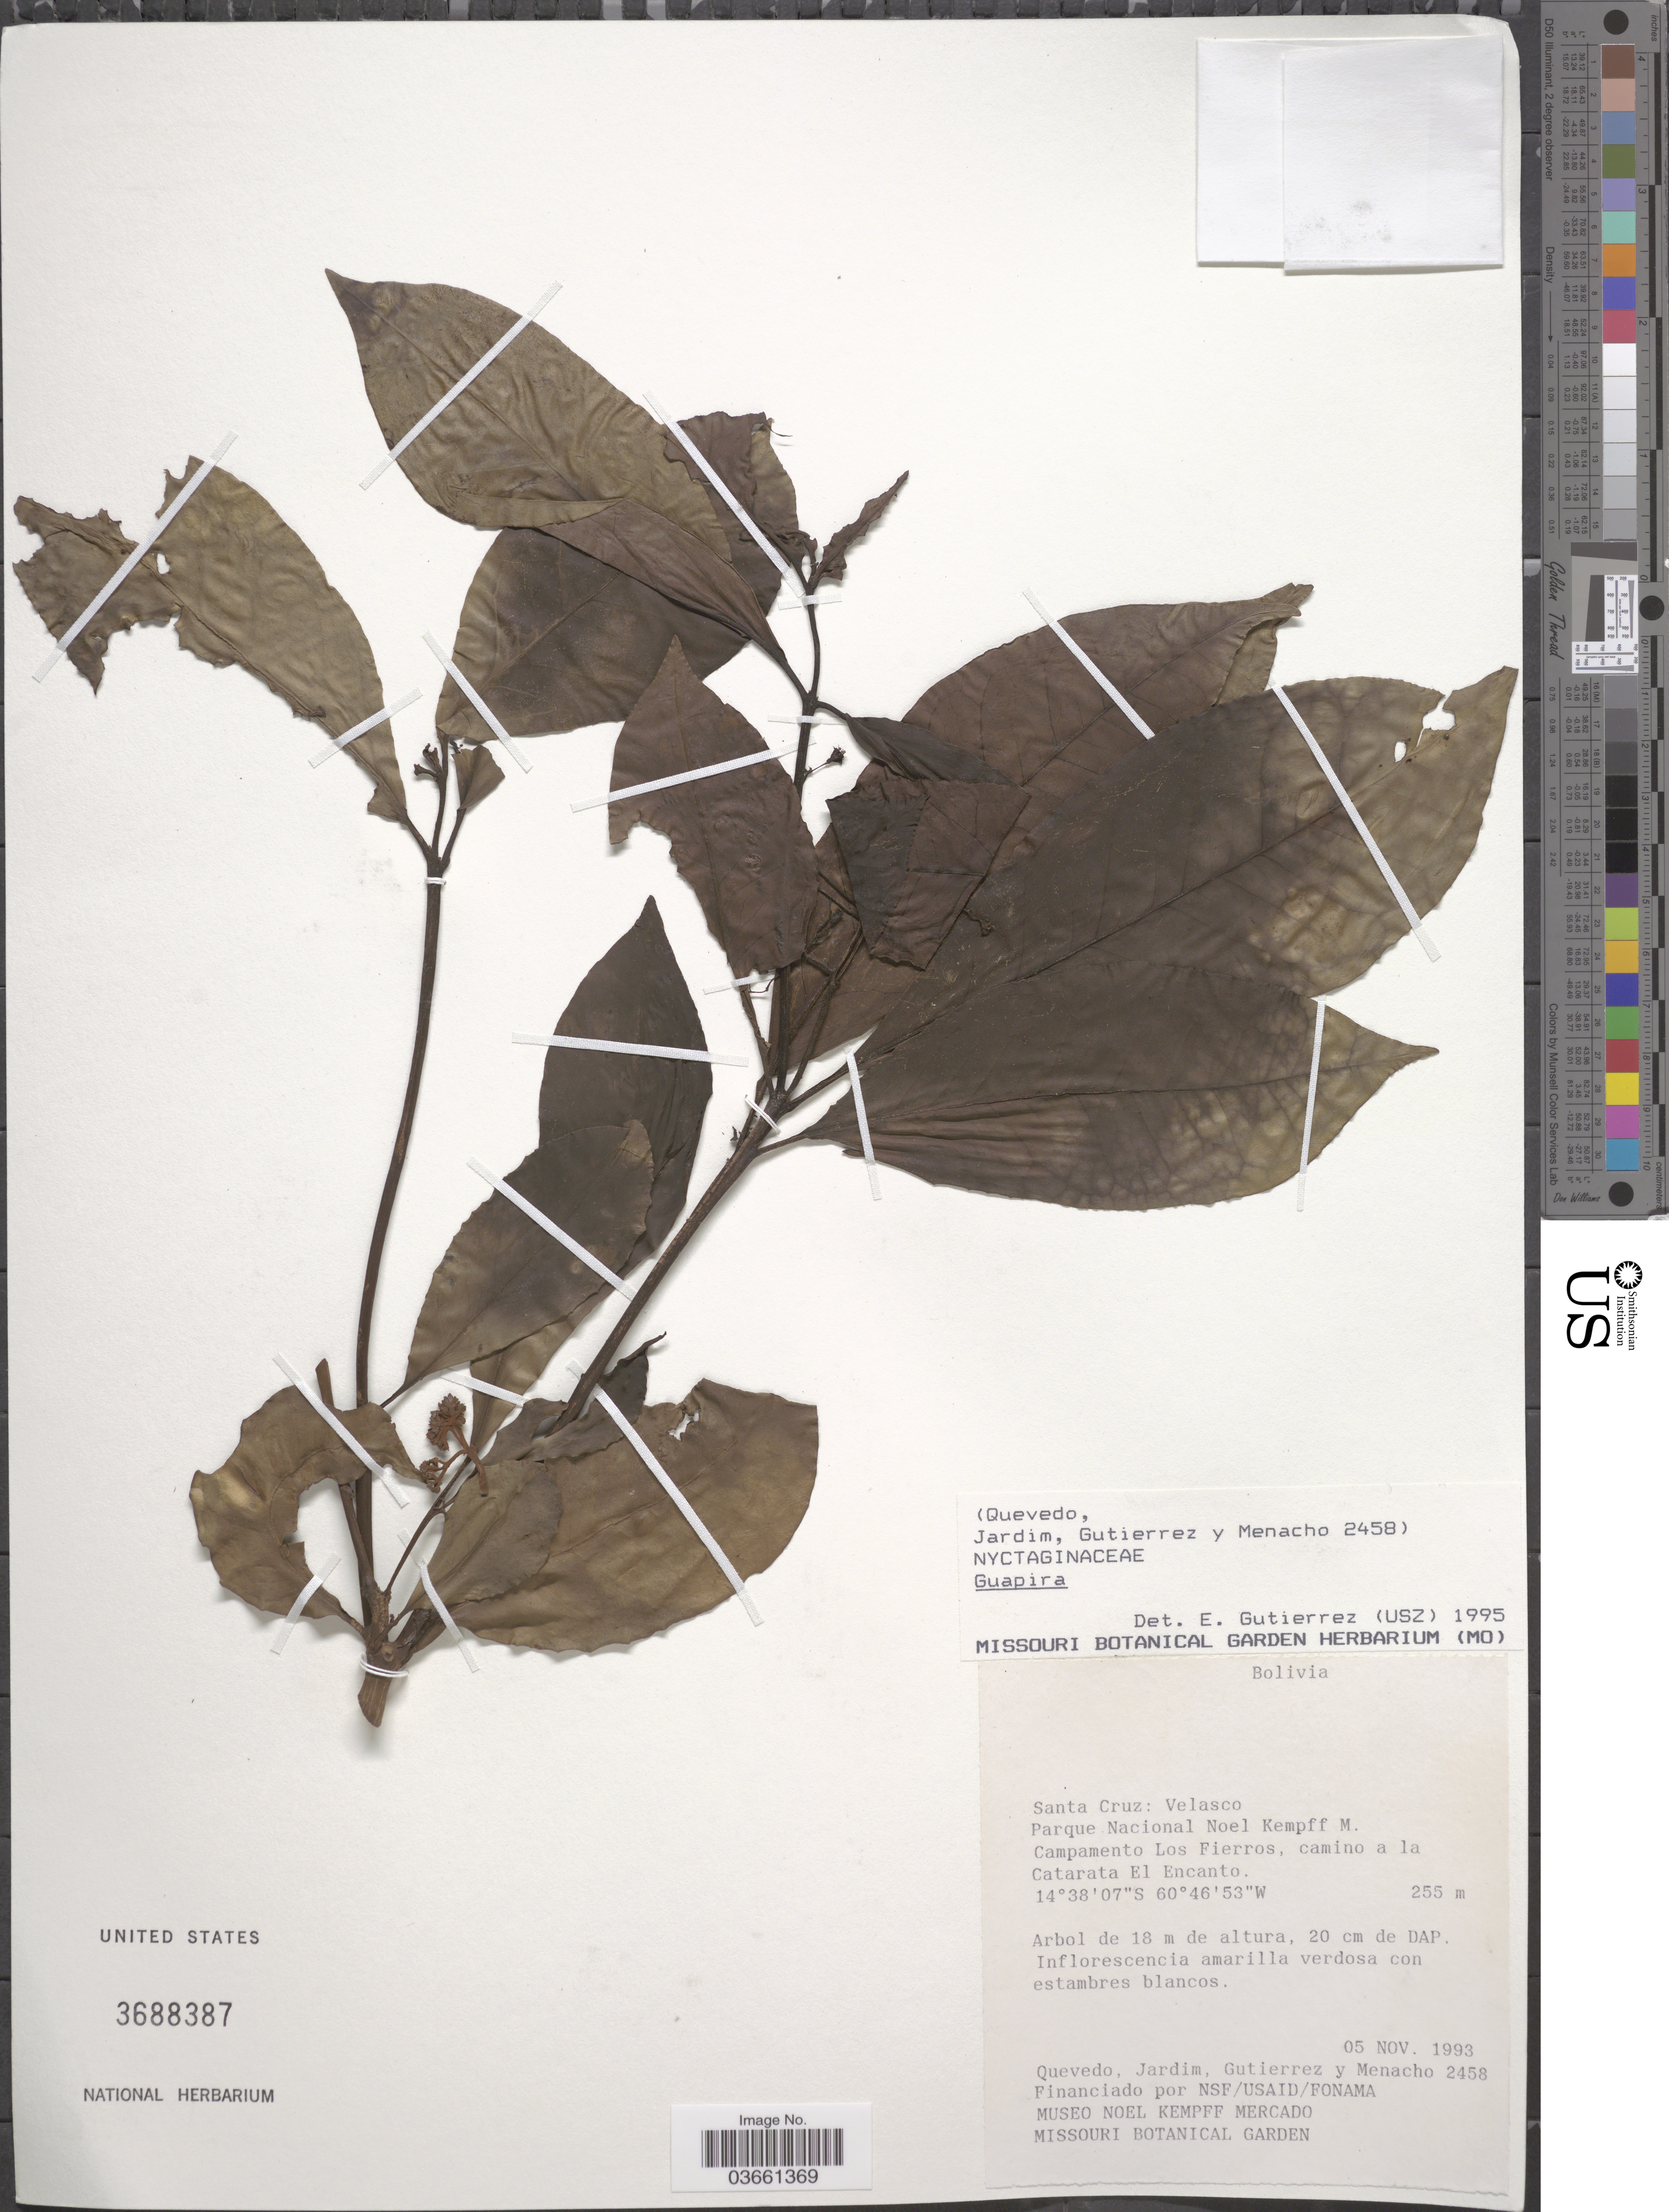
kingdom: Plantae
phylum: Tracheophyta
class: Magnoliopsida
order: Caryophyllales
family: Nyctaginaceae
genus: Guapira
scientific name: Guapira sp.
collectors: -- Quevedo, Jardim, --, -. Gutierrez & Menacho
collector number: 2458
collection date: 1993-11-05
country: Bolivia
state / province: Santa Cruz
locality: Velasco. Parque Nacional Noel Kempff M. Campamento Los Fierros, camino a la Catarata El Encanto.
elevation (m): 255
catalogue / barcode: US 3688387